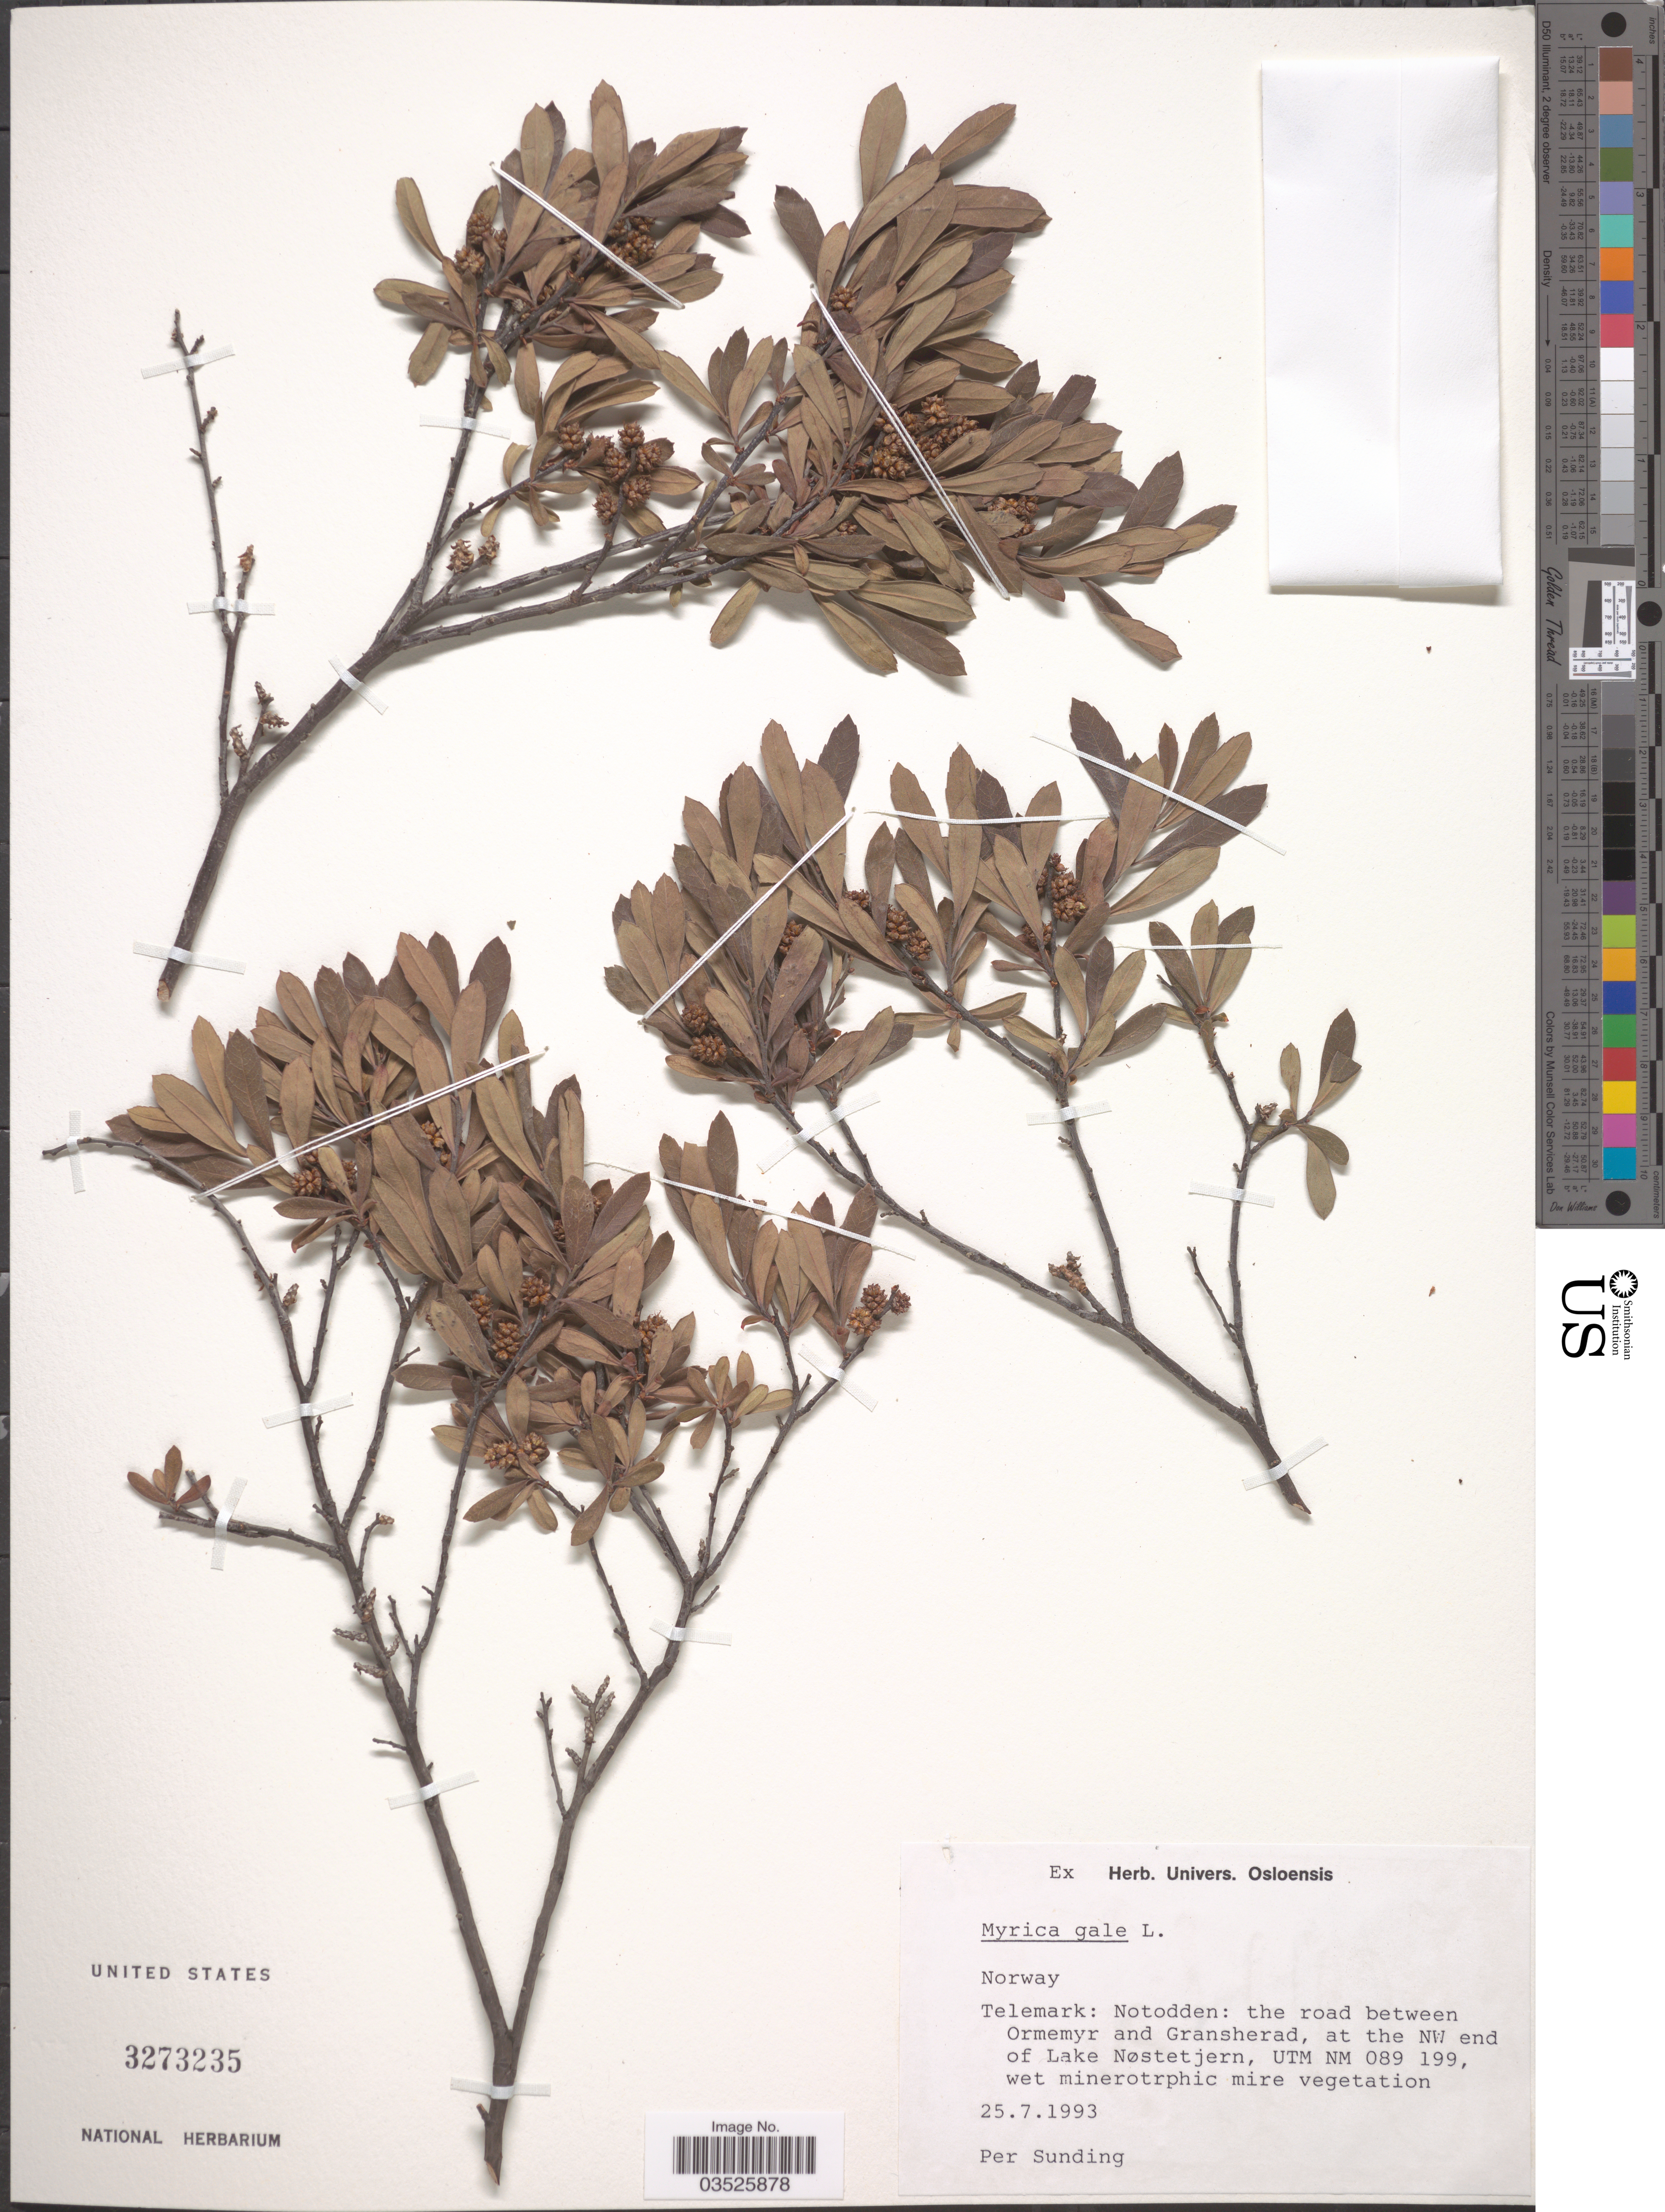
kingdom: Plantae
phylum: Tracheophyta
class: Magnoliopsida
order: Fagales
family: Myricaceae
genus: Myrica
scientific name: Myrica gale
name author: L.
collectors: P. O. Sunding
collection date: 1993-07-25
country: Norway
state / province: Telemark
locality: Notodden: the road between Ormemyr and Gransherad, at the NW end of Lake Nøstetjern, UTM NM 089 199.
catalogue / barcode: US 3273235